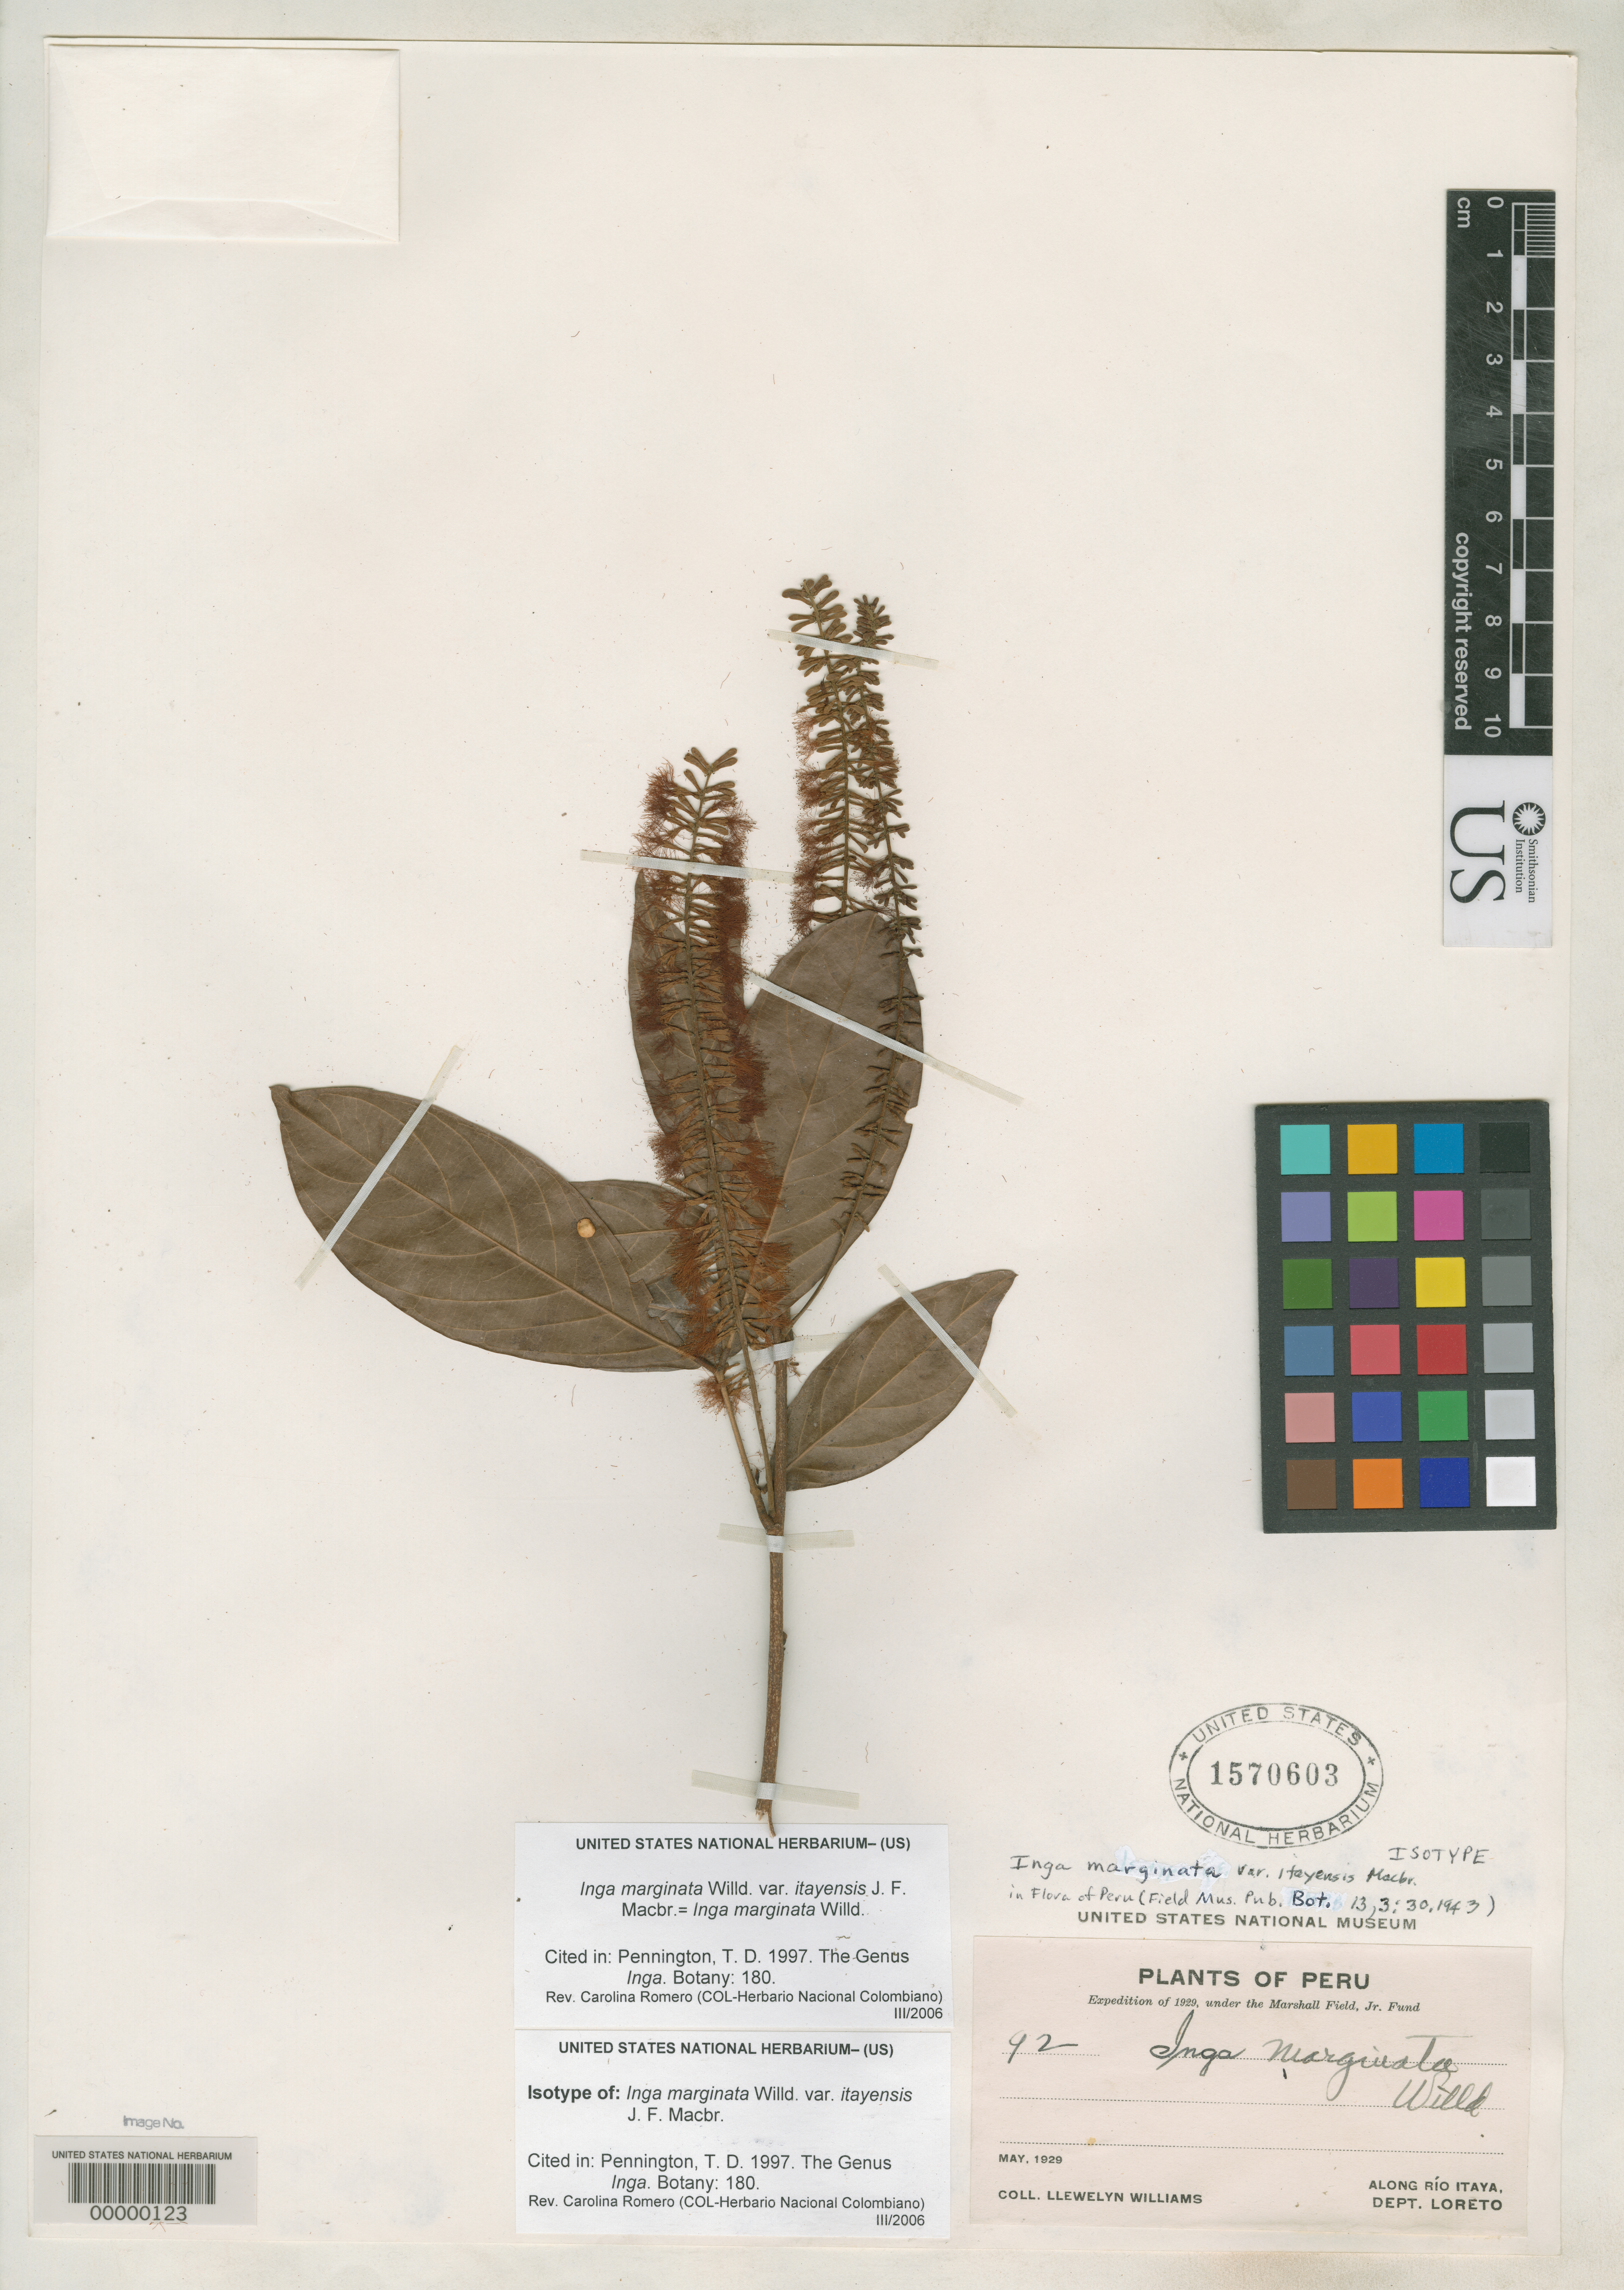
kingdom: Plantae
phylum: Tracheophyta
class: Magnoliopsida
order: Fabales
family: Fabaceae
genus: Inga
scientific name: Inga marginata var. itayensis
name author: J.F. Macbr.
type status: Isotype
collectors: Ll. Williams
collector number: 92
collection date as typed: May 1929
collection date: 1929-05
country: Peru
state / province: Loreto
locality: Along Rio Itaya.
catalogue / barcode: US 1570603